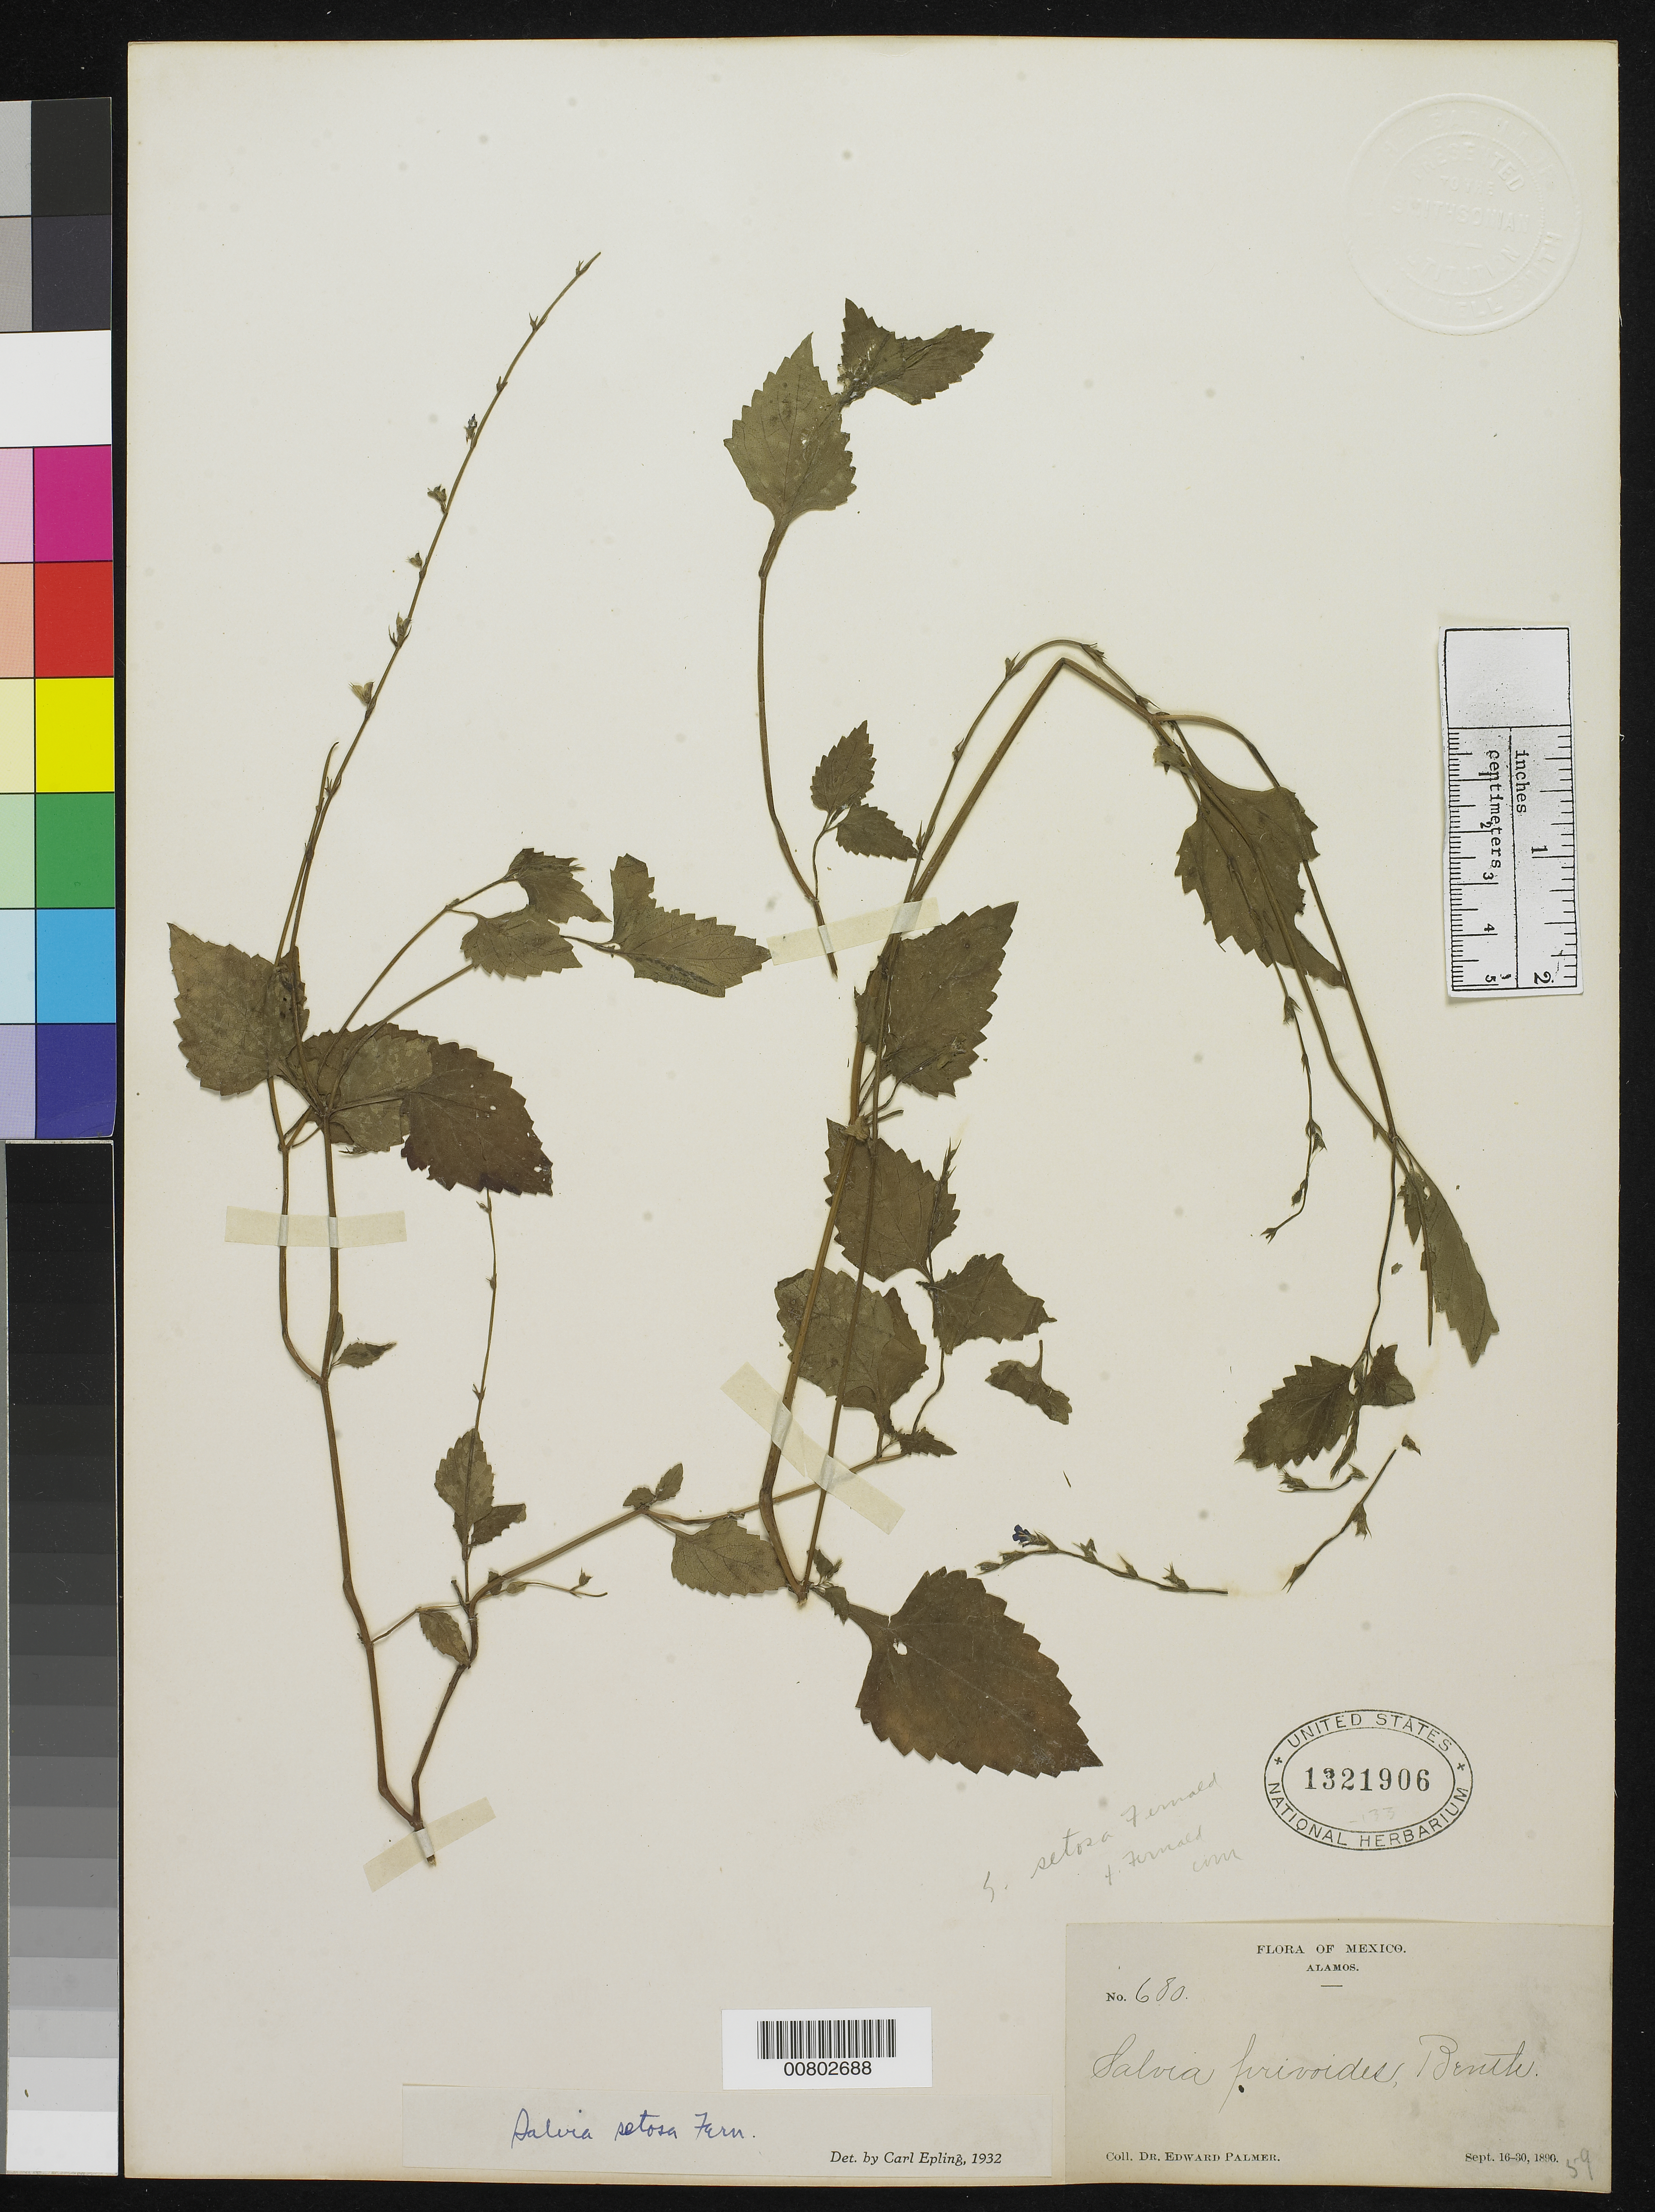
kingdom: Plantae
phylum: Tracheophyta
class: Magnoliopsida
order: Lamiales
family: Lamiaceae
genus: Salvia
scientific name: Salvia setosa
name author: Fernald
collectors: E. Palmer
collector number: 680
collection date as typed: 16 Sep 1890 to 30 Sep 1890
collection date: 1890-09-16/1890-09-30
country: Mexico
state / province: Sonora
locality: Alamos, Sonora.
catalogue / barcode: US 1321906